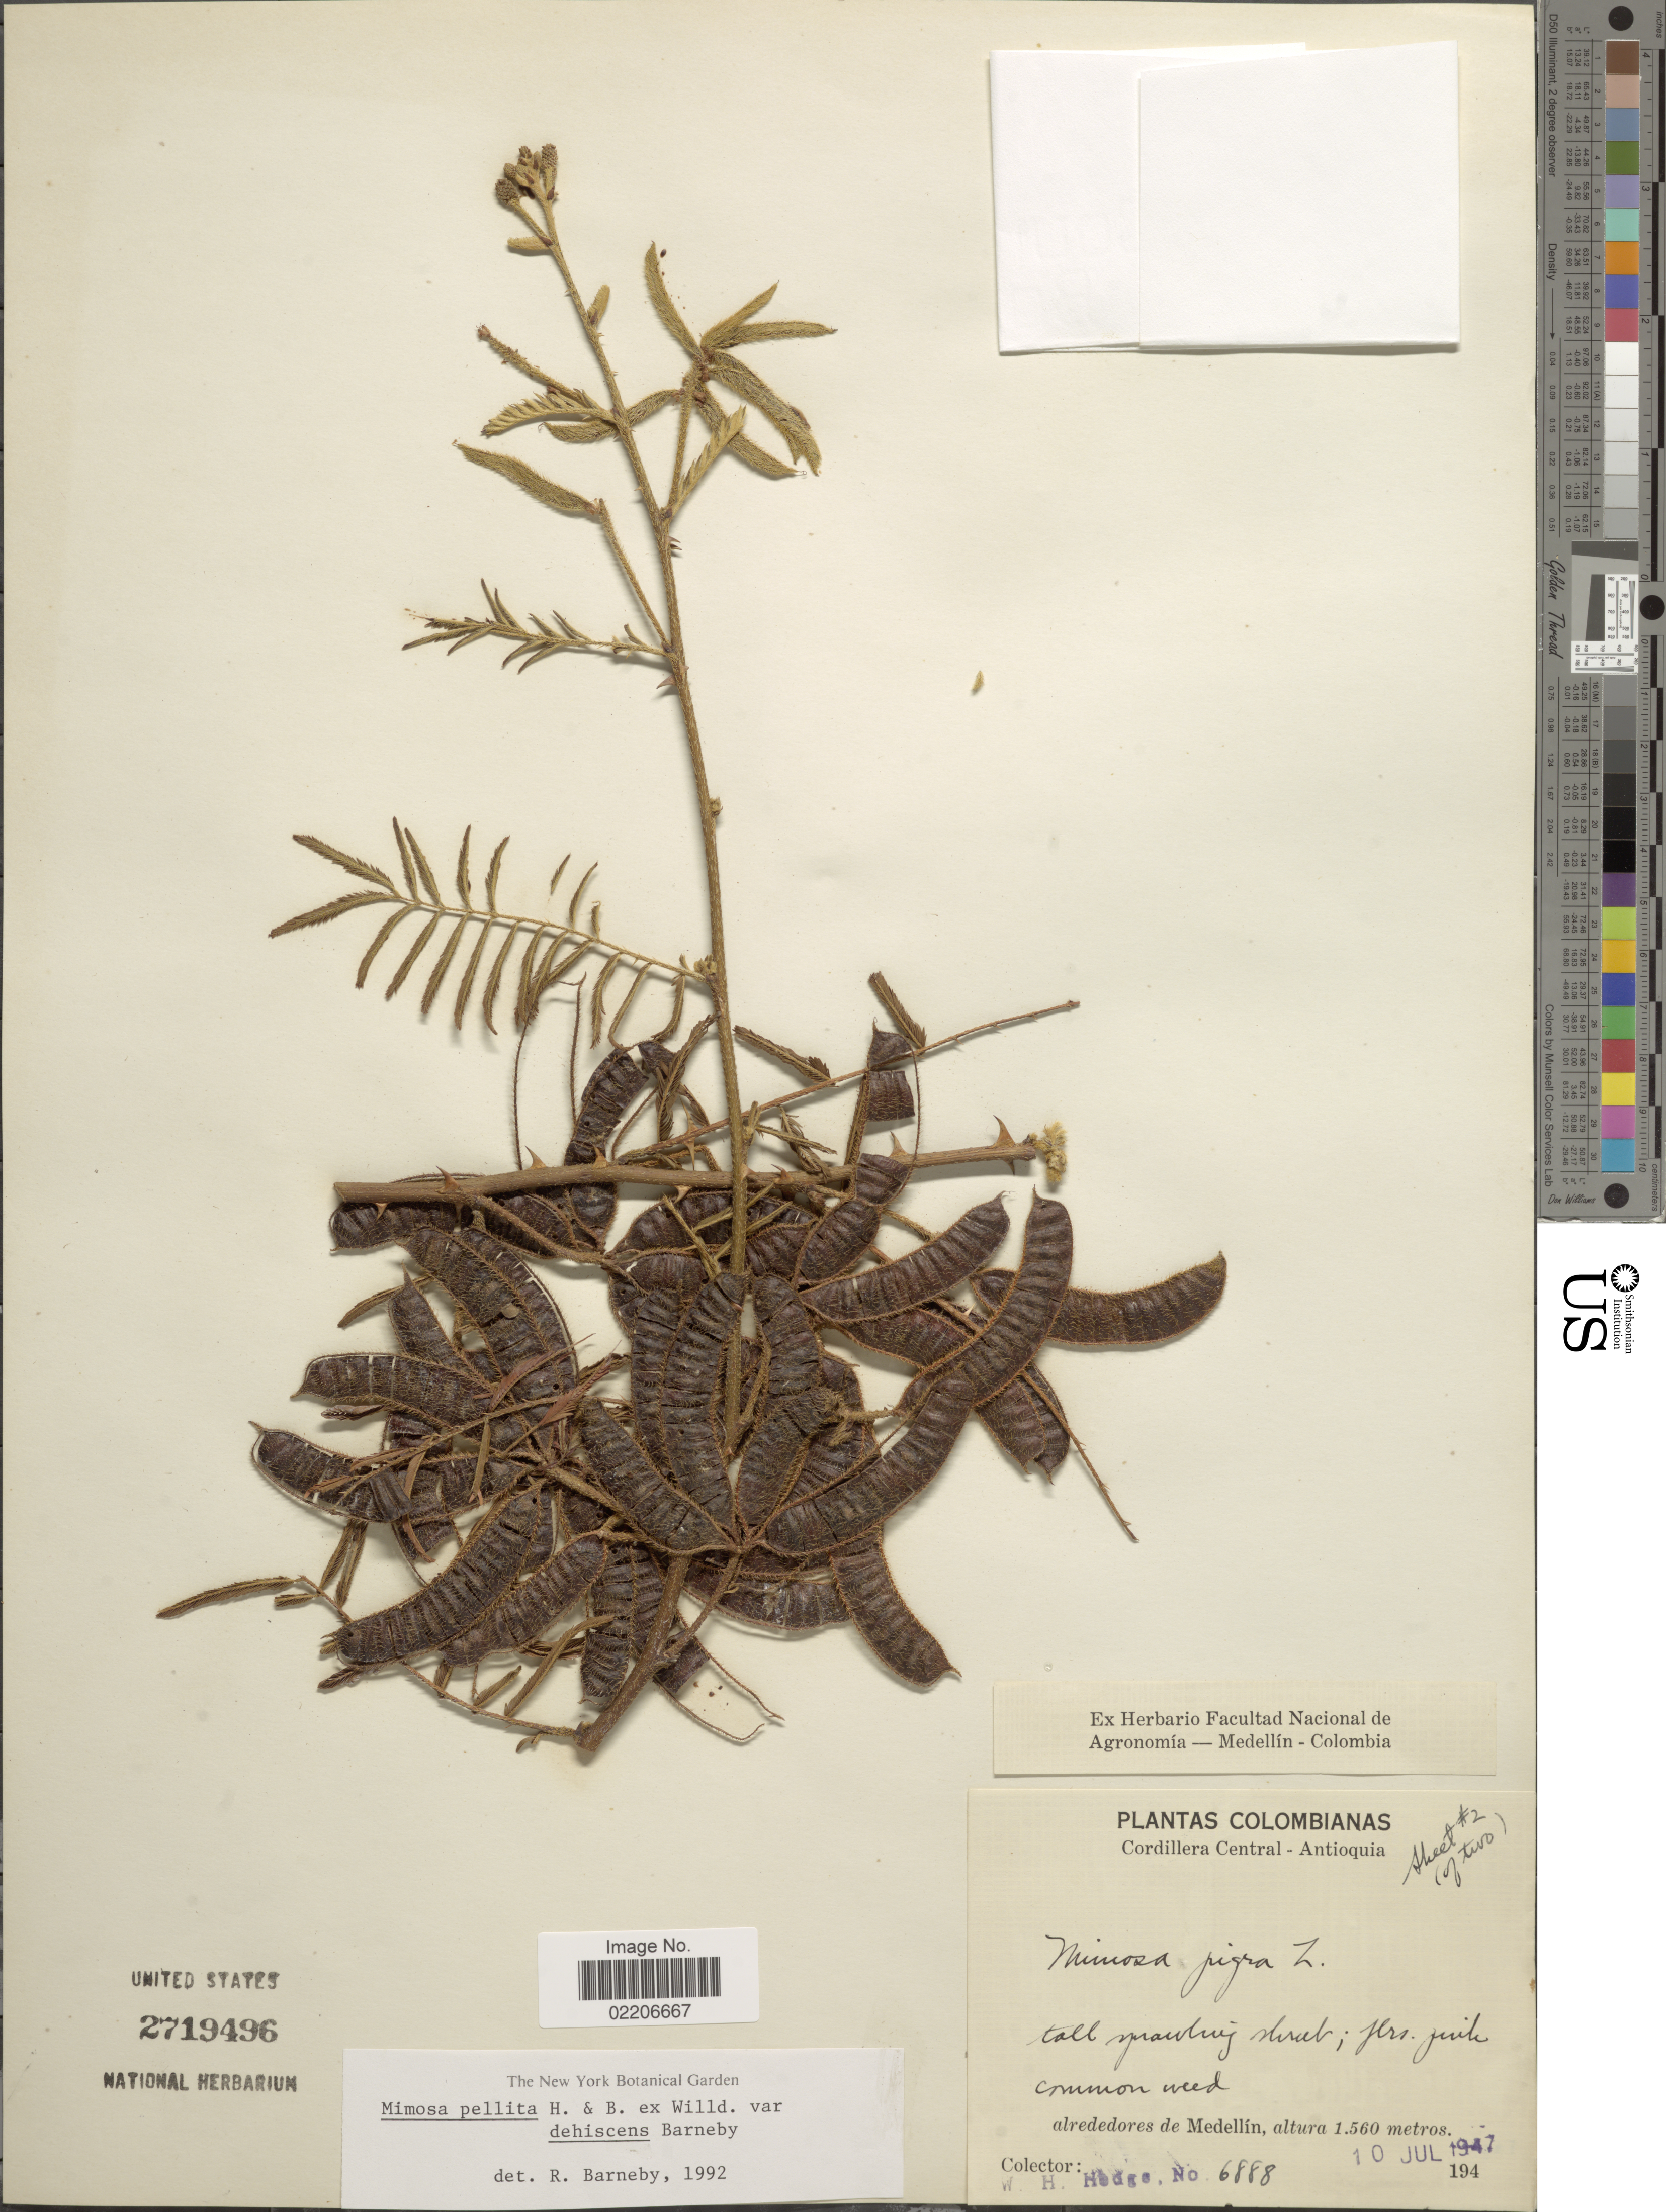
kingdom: Plantae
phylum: Tracheophyta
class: Magnoliopsida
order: Fabales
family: Fabaceae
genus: Mimosa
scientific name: Mimosa pellita var. dehiscens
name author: Barneby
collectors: W. Hodge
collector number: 6888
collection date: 1947-07-10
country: Colombia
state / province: Antioquia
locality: Cordillera Central - Antioquia. Alrededores de Medellín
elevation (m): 1560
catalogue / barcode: US 2719496